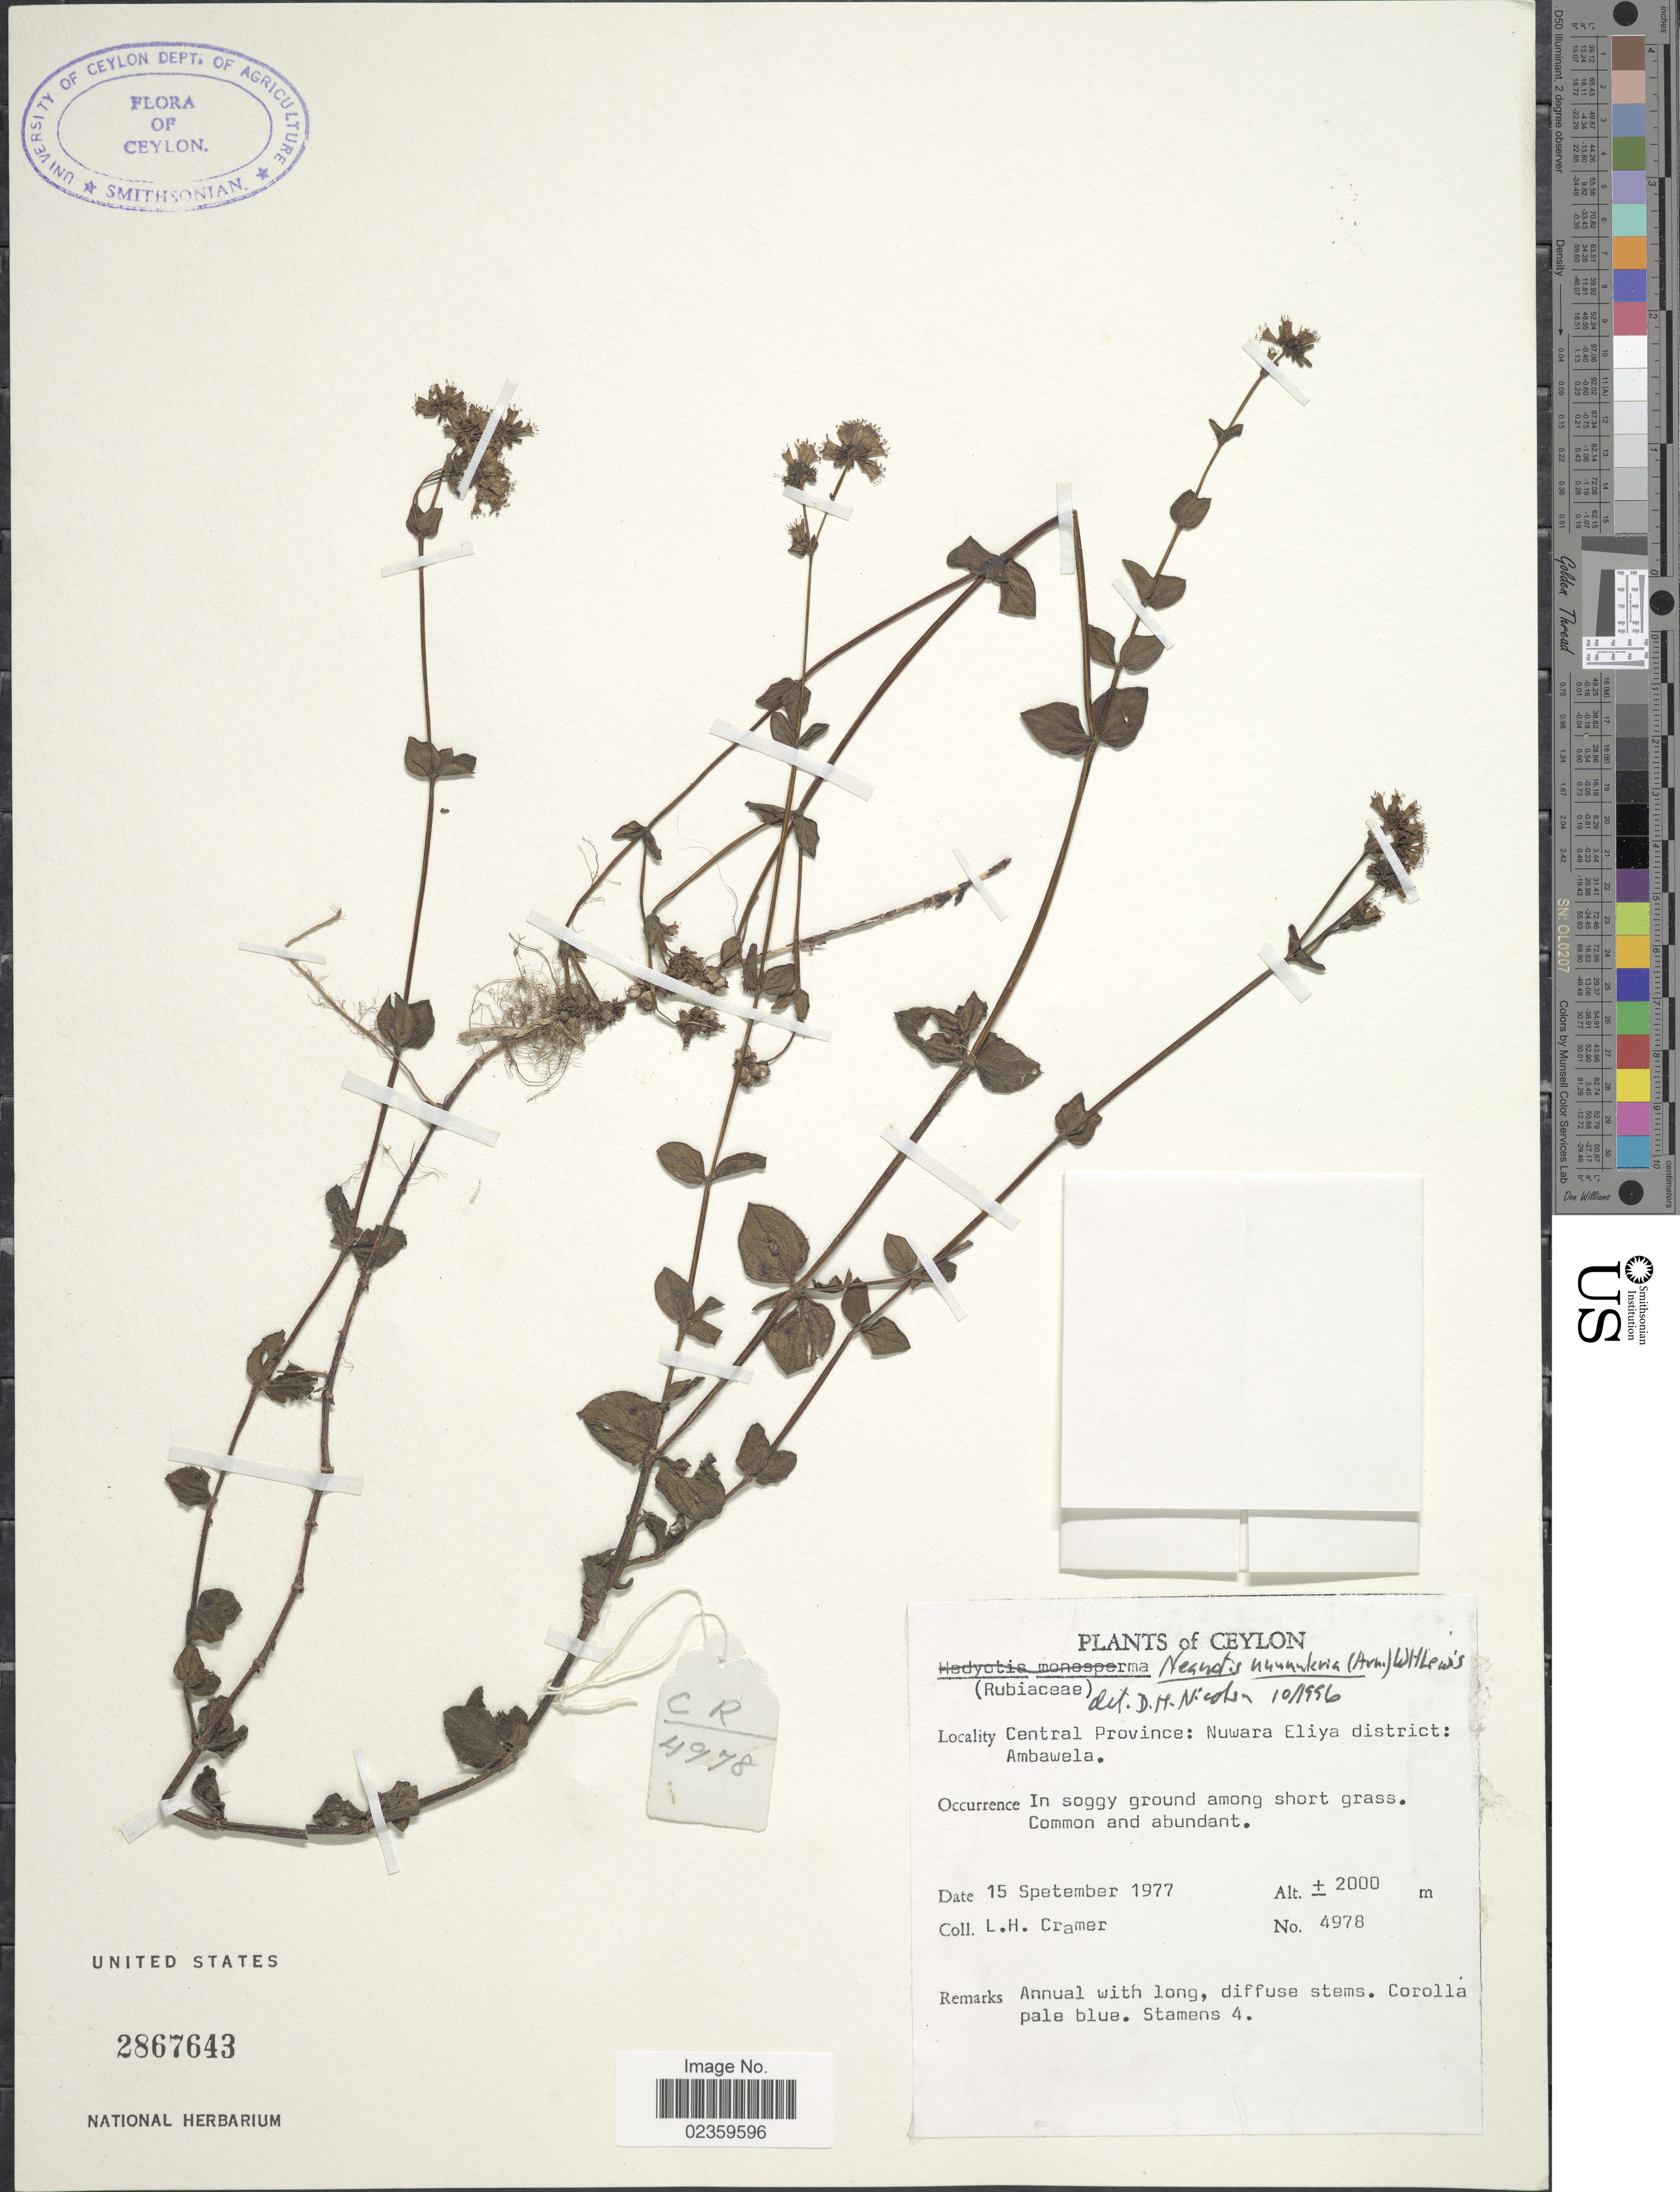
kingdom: Plantae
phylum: Tracheophyta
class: Magnoliopsida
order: Gentianales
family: Rubiaceae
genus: Neanotis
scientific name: Neanotis nummularia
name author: (Arn.) W.H. Lewis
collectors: L. H. Cramer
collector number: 4978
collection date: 1977-09-15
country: Sri Lanka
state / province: Central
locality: Ceylon. Central Province: Nuwara Eliya district: Ambawela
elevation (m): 2000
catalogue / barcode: US 2867643